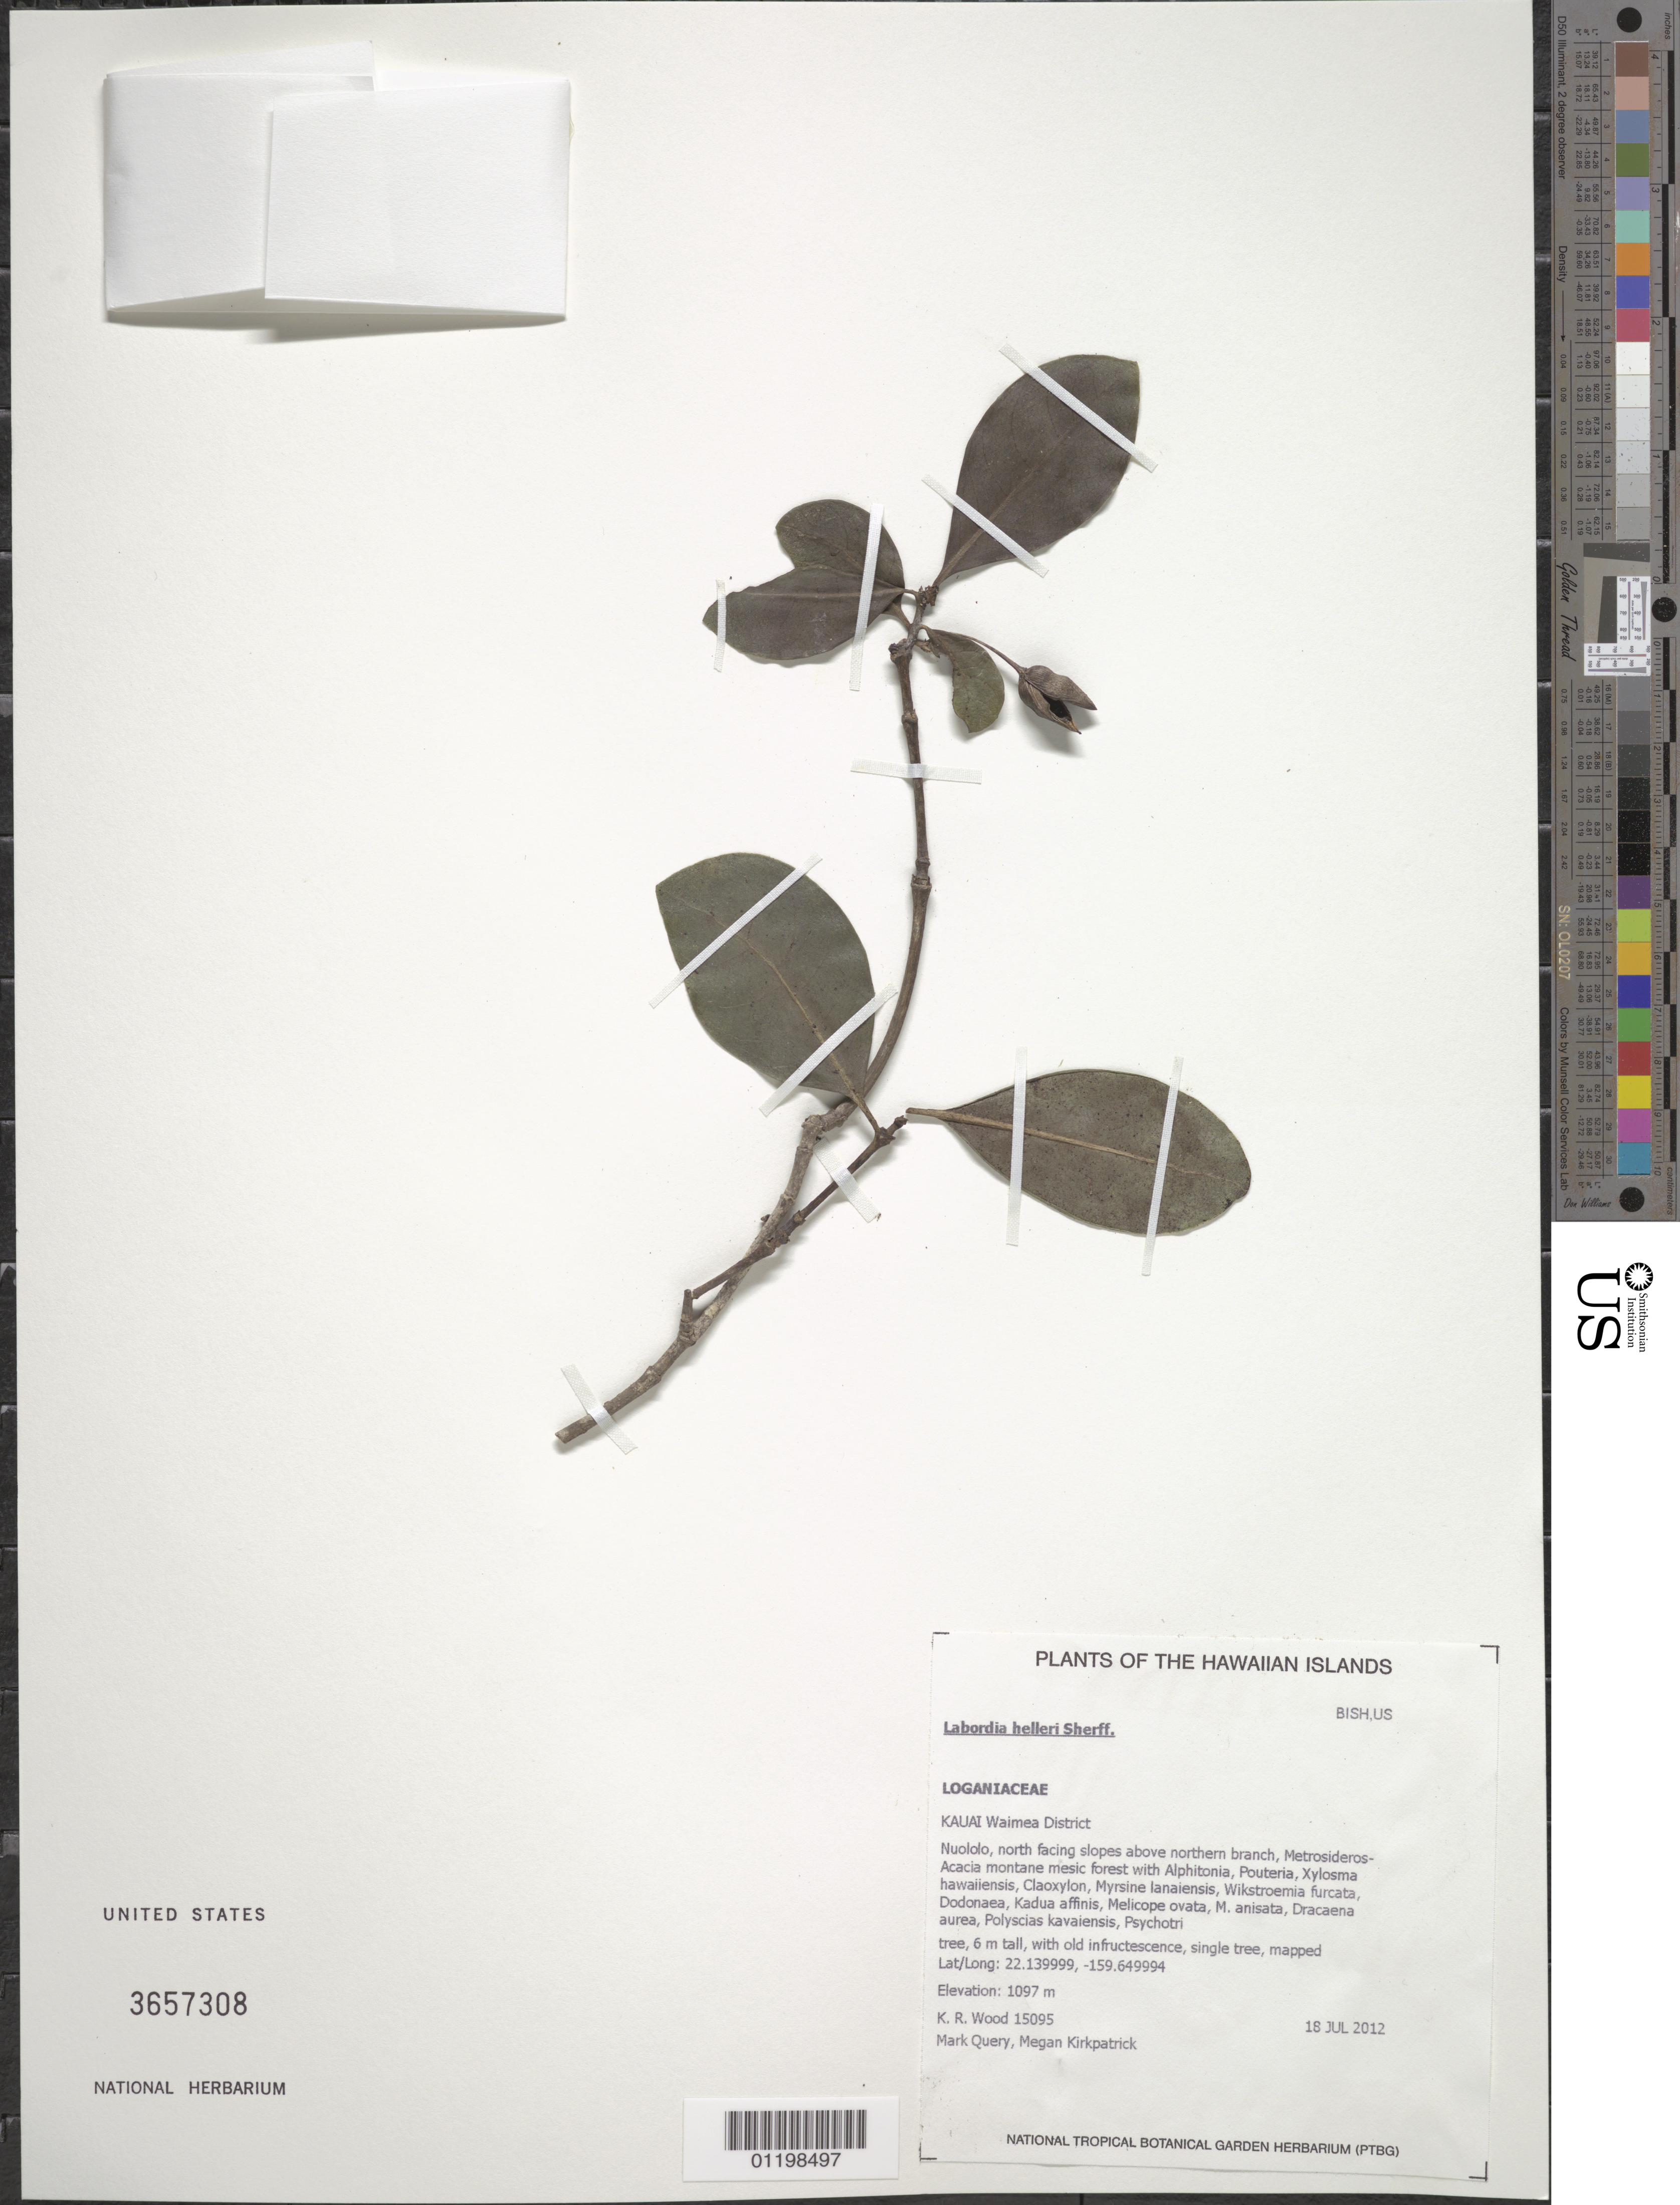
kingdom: Plantae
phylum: Tracheophyta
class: Magnoliopsida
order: Gentianales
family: Loganiaceae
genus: Geniostoma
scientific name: Geniostoma helleri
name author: (Sherff) Byng & Christenh.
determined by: Wagner, W. L., (BOT), Smithsonian Institution - National Museum of Natural History (UNITED STATES)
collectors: K. R. Wood, M. Query & M. Kirkpatrick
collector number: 15095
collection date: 2012-07-18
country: United States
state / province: Hawaii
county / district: Kauai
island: Kaua'i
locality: Waimea District, Nuololo, north facing slopes above northern branch.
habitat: Montane mesic forest.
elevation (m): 1097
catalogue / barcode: US 3657308